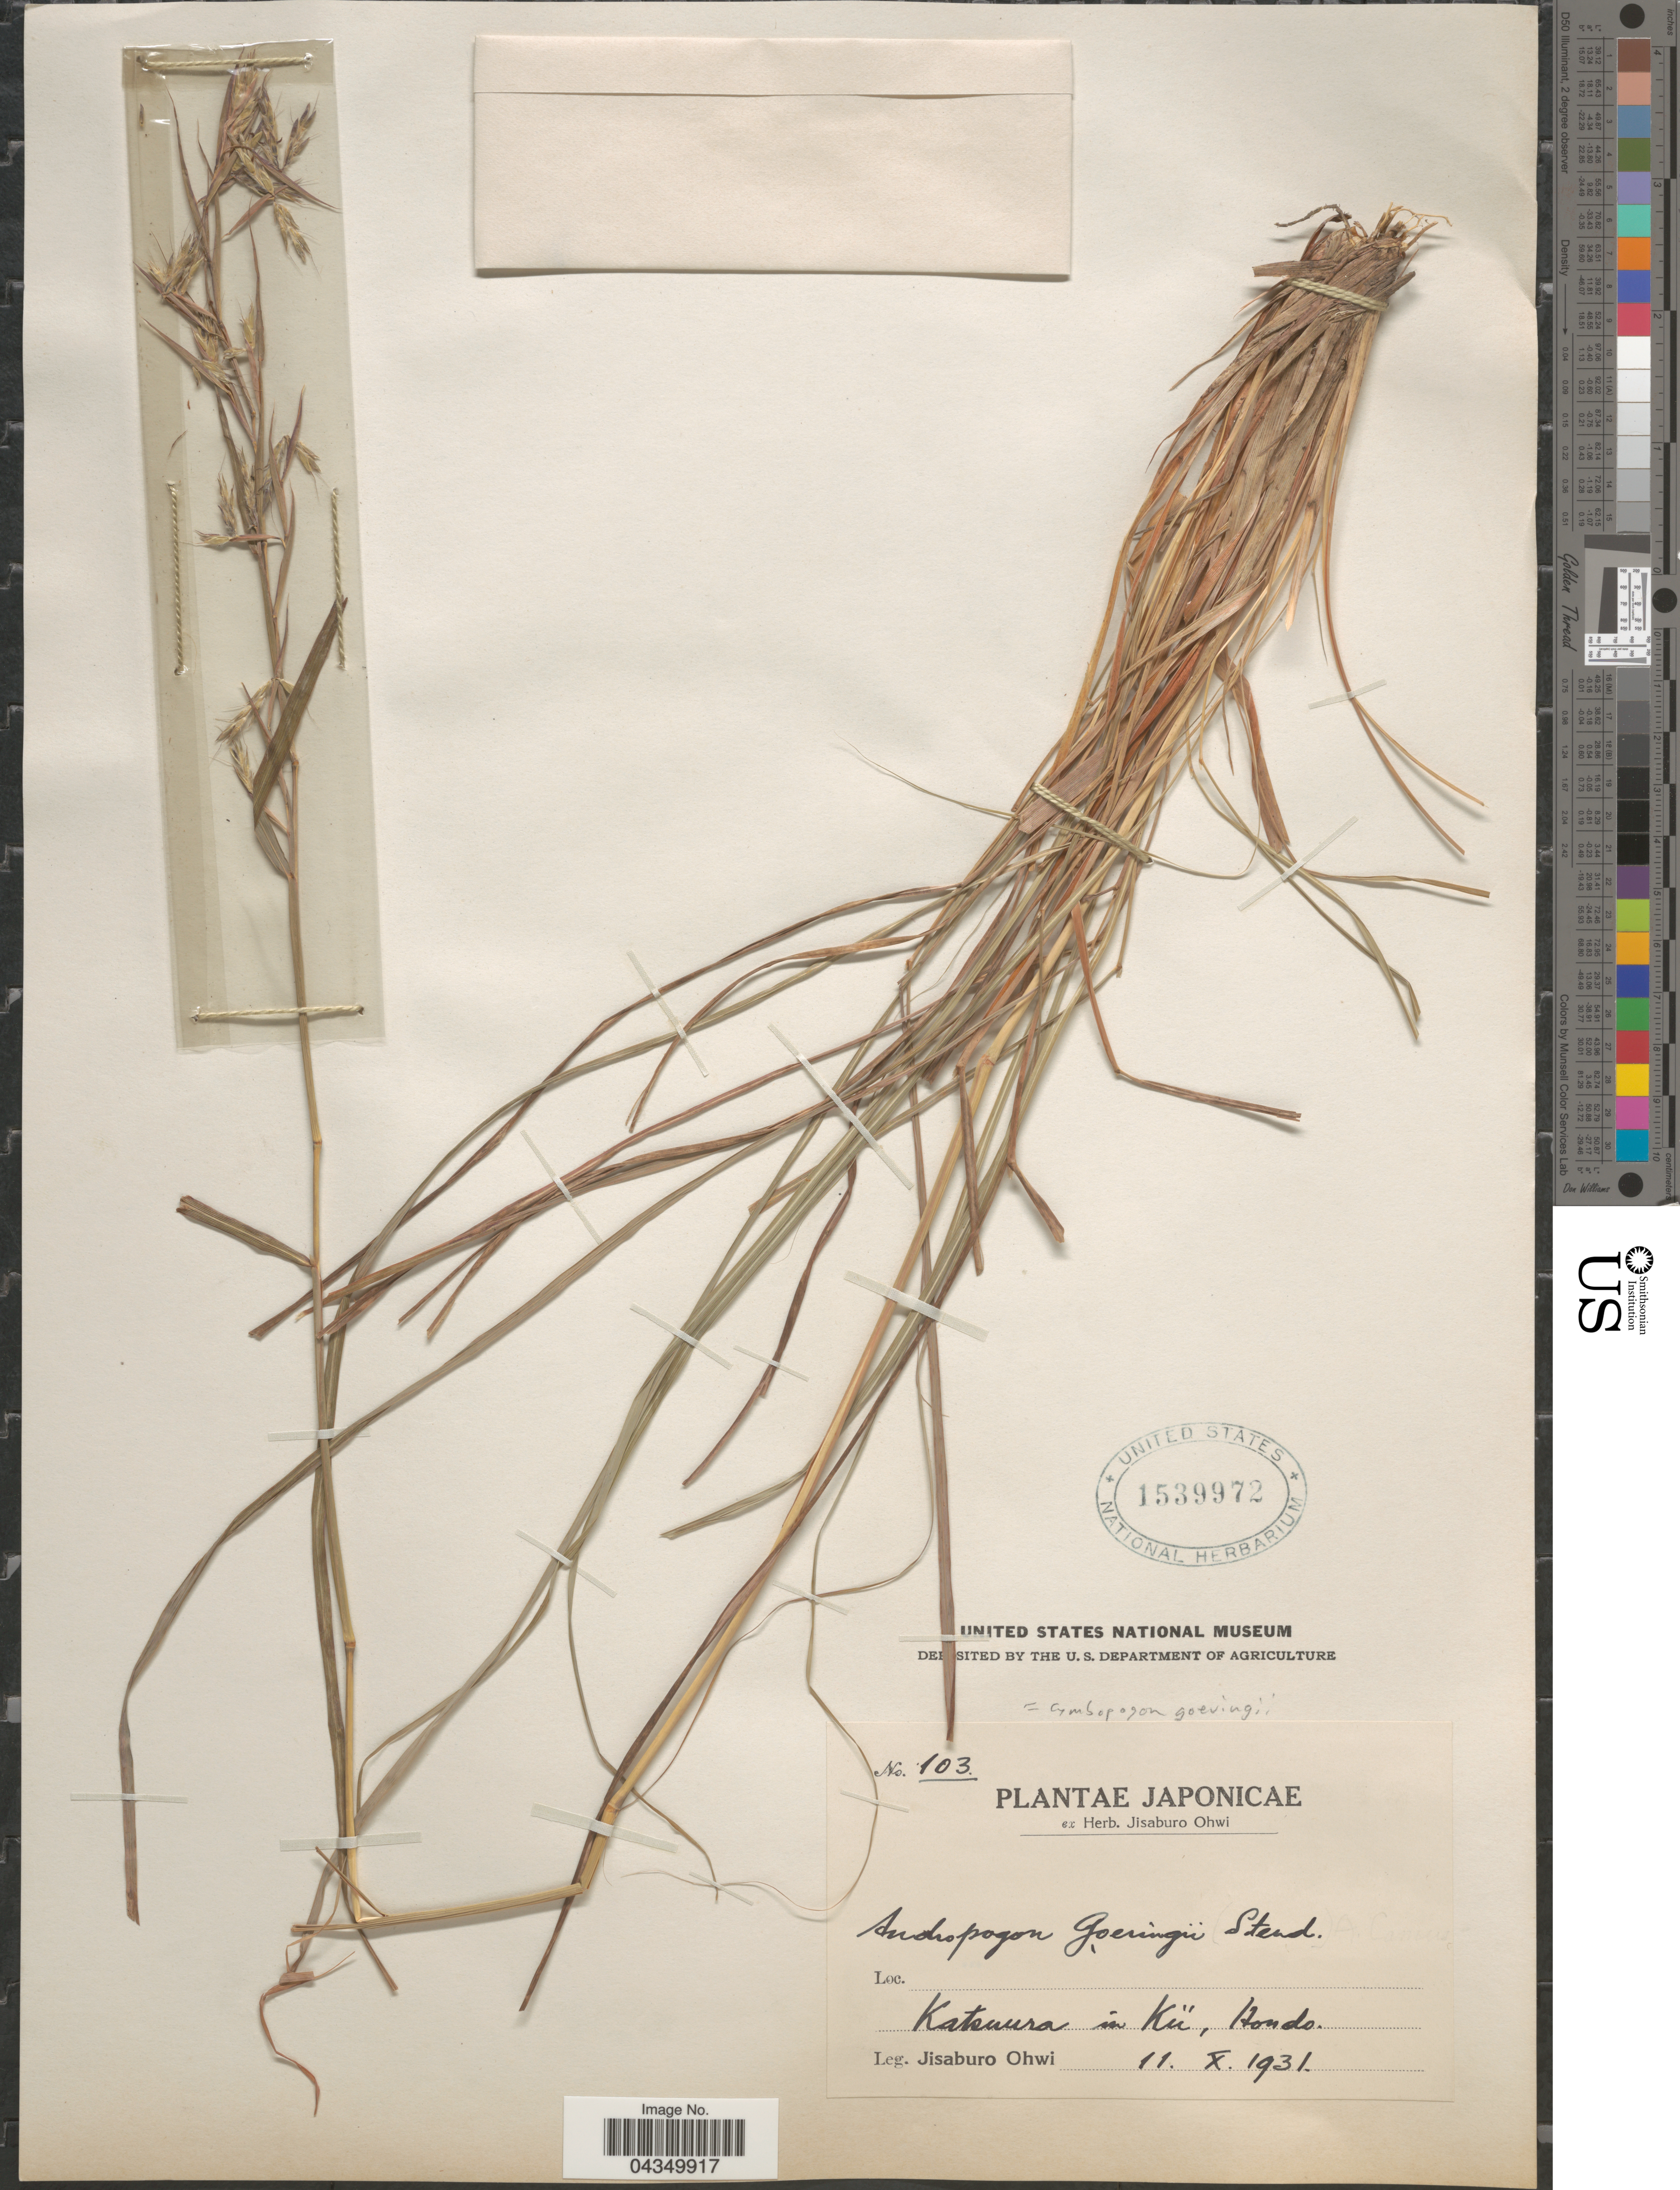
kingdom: Plantae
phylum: Tracheophyta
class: Liliopsida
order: Poales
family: Poaceae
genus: Cymbopogon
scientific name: Cymbopogon goeringii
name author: A. Camus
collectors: J. Ohwi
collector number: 103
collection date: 1931-10-11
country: Japan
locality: Katsuura in Kii, Hondo.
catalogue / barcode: US 1539972